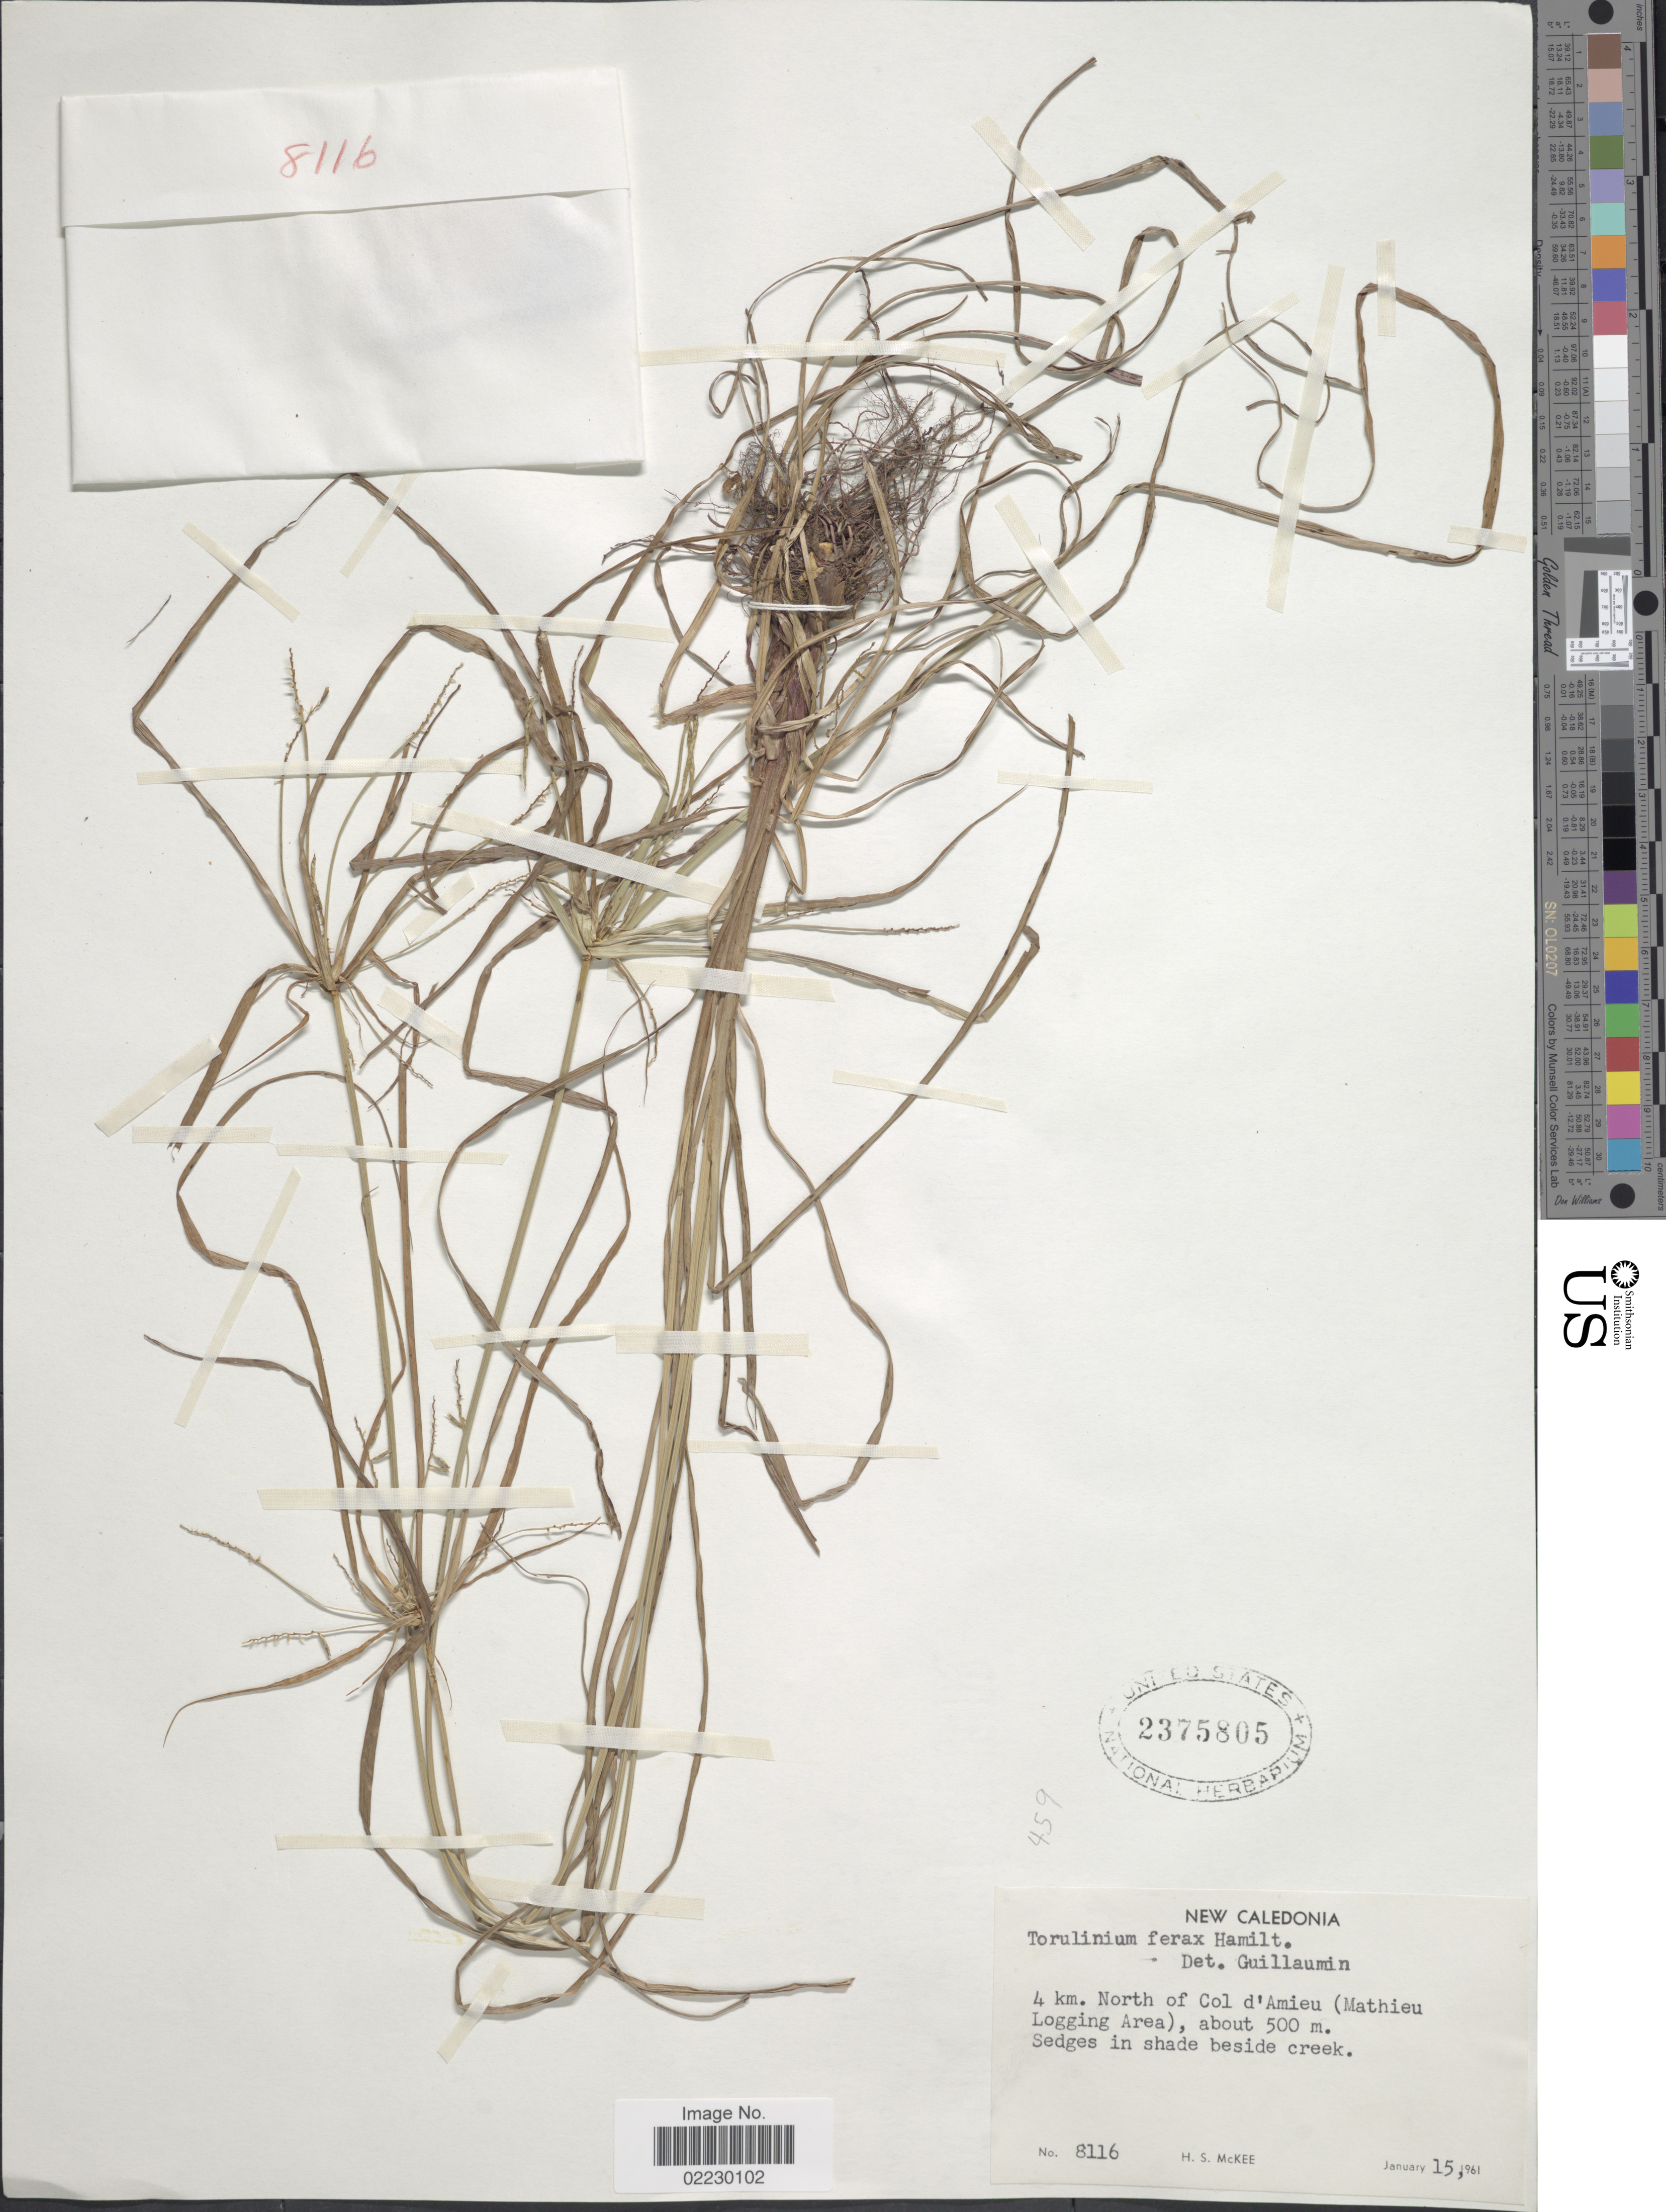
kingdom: Plantae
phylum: Tracheophyta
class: Liliopsida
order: Poales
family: Cyperaceae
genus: Cyperus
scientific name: Cyperus odoratus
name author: L.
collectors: H. S. McKee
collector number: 8116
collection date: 1961-01-15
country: New Caledonia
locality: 4 km North of Col d'Amieu (Mathieu Logging Area)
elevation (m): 500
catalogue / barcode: US 2375805